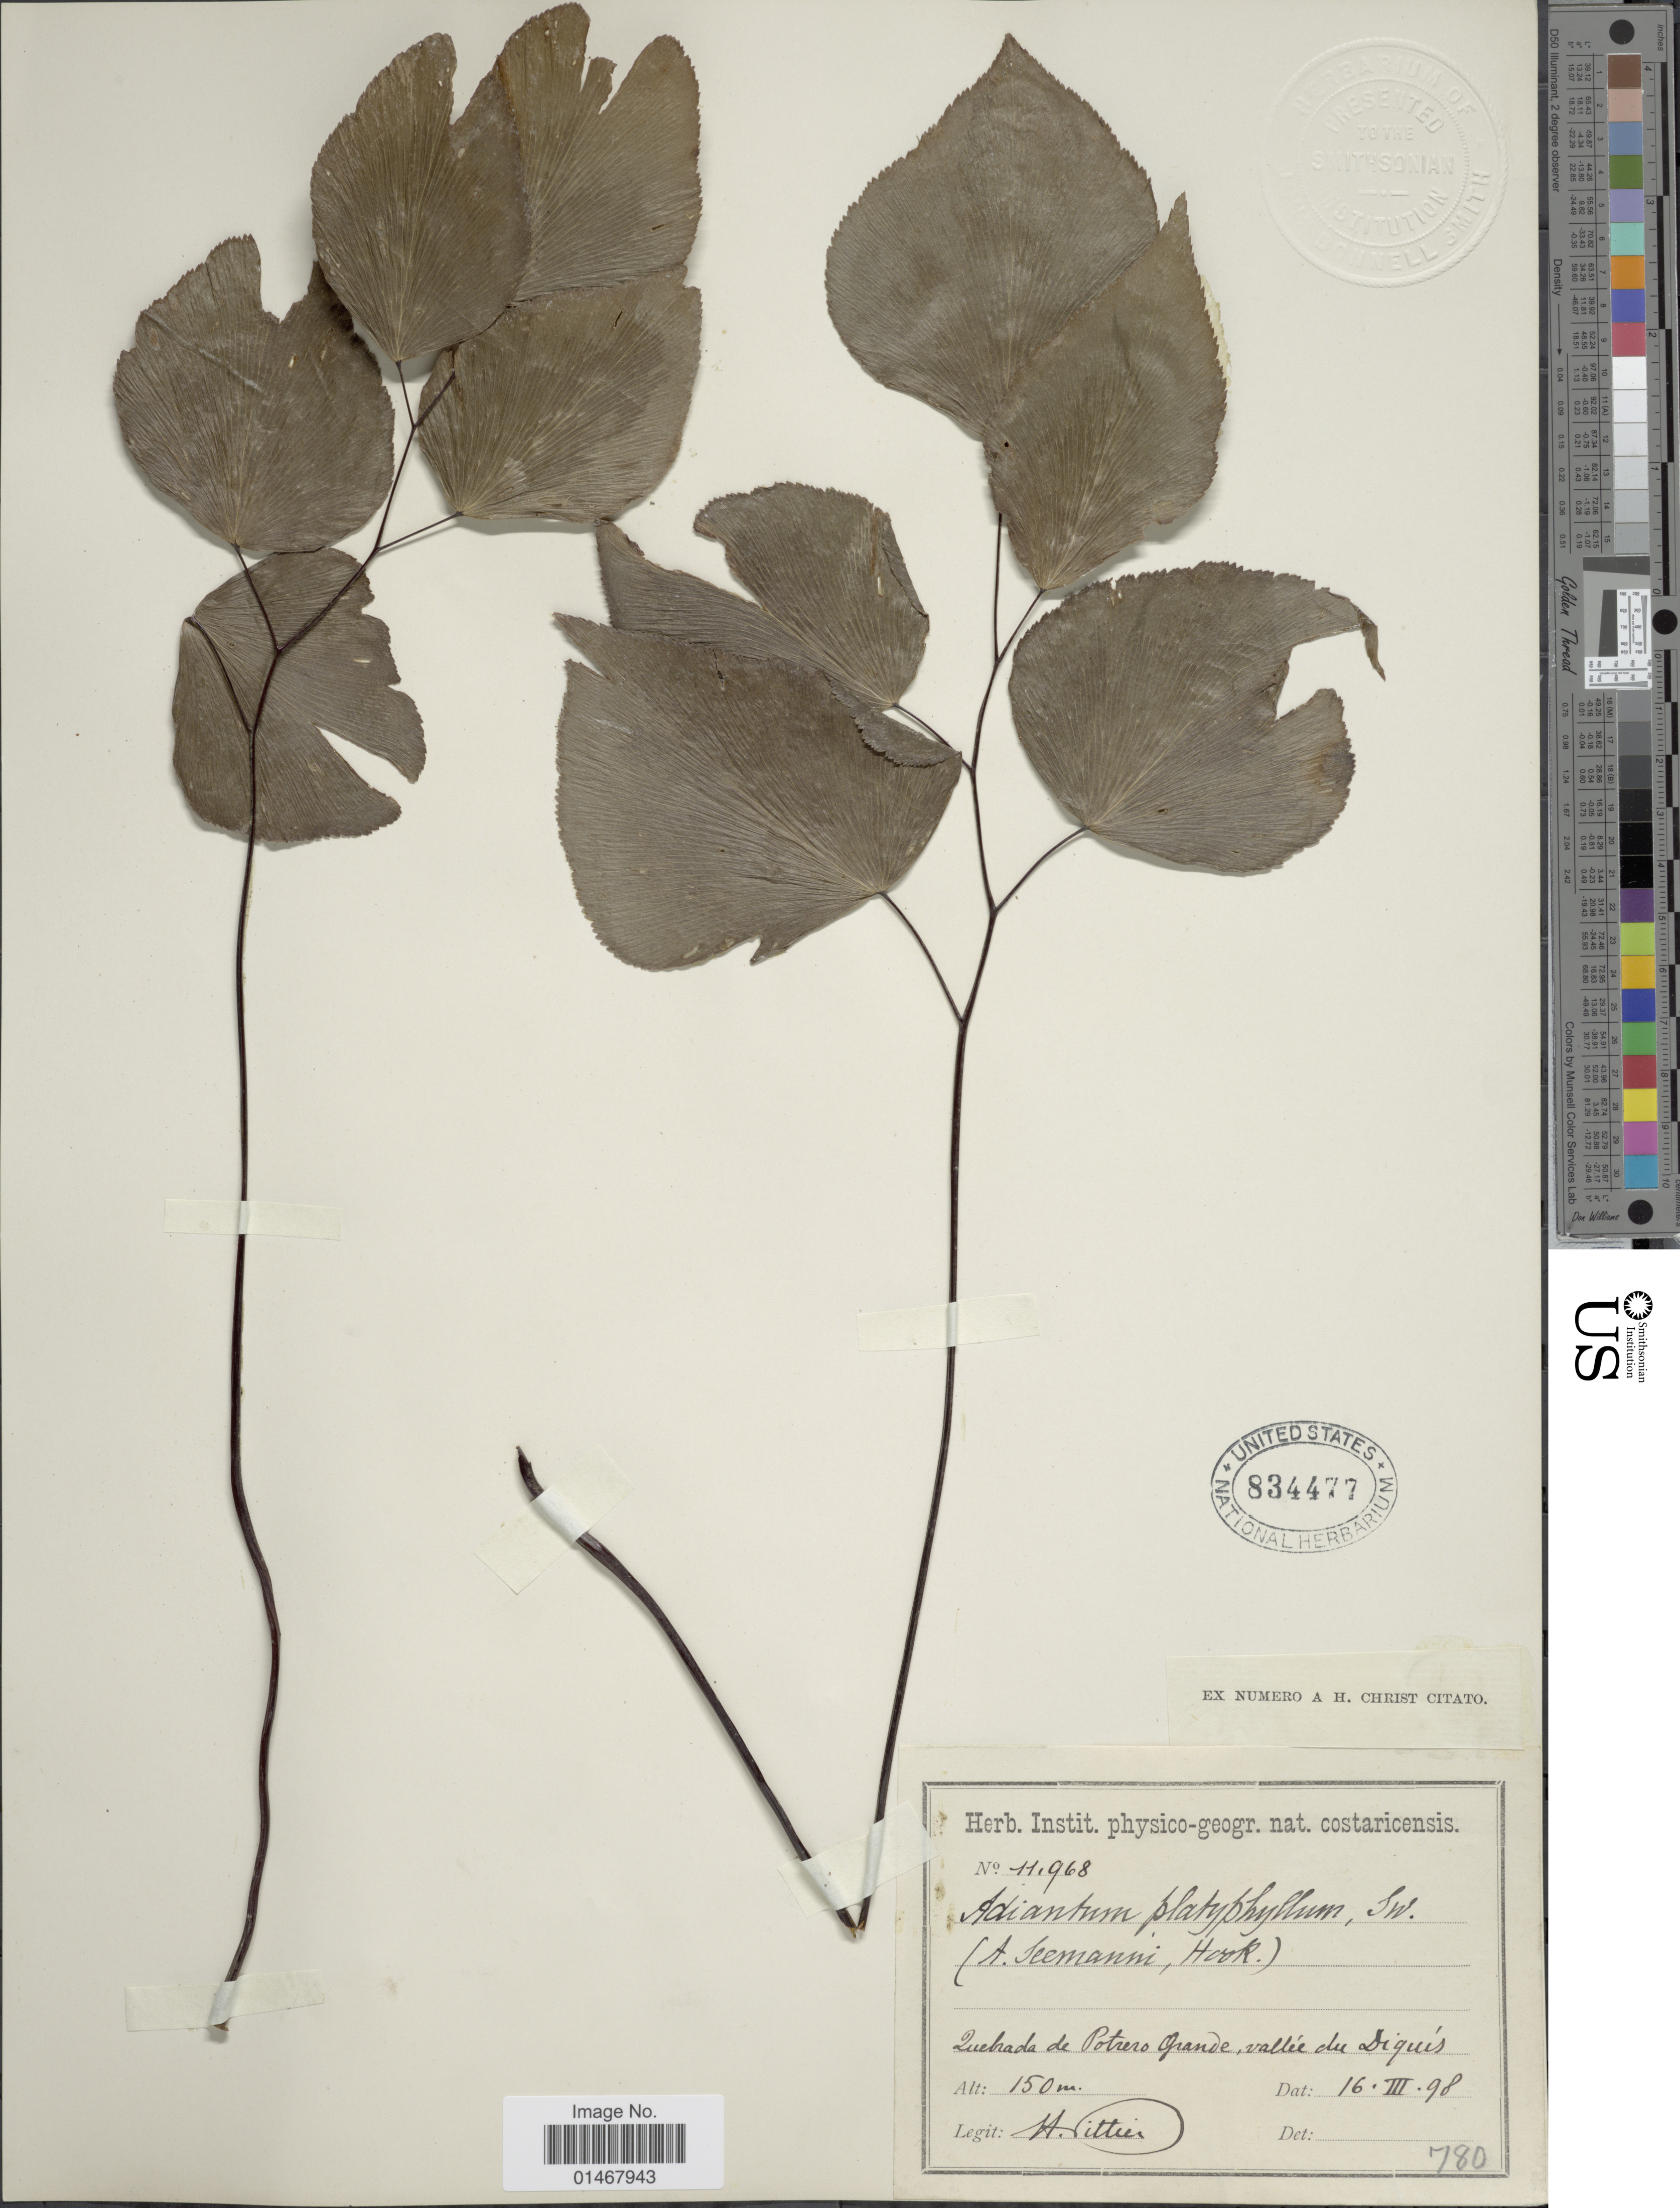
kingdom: Plantae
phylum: Tracheophyta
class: Polypodiopsida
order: Polypodiales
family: Pteridaceae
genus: Adiantum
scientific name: Adiantum seemannii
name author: Hook.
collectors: H. F. Pittier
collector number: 11968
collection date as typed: Transcribed d/m/y: 16/3/98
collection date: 1898-03-16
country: Costa Rica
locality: Quebrada de Potrero Grande, vallée du Diquis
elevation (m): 150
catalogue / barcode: US 834477